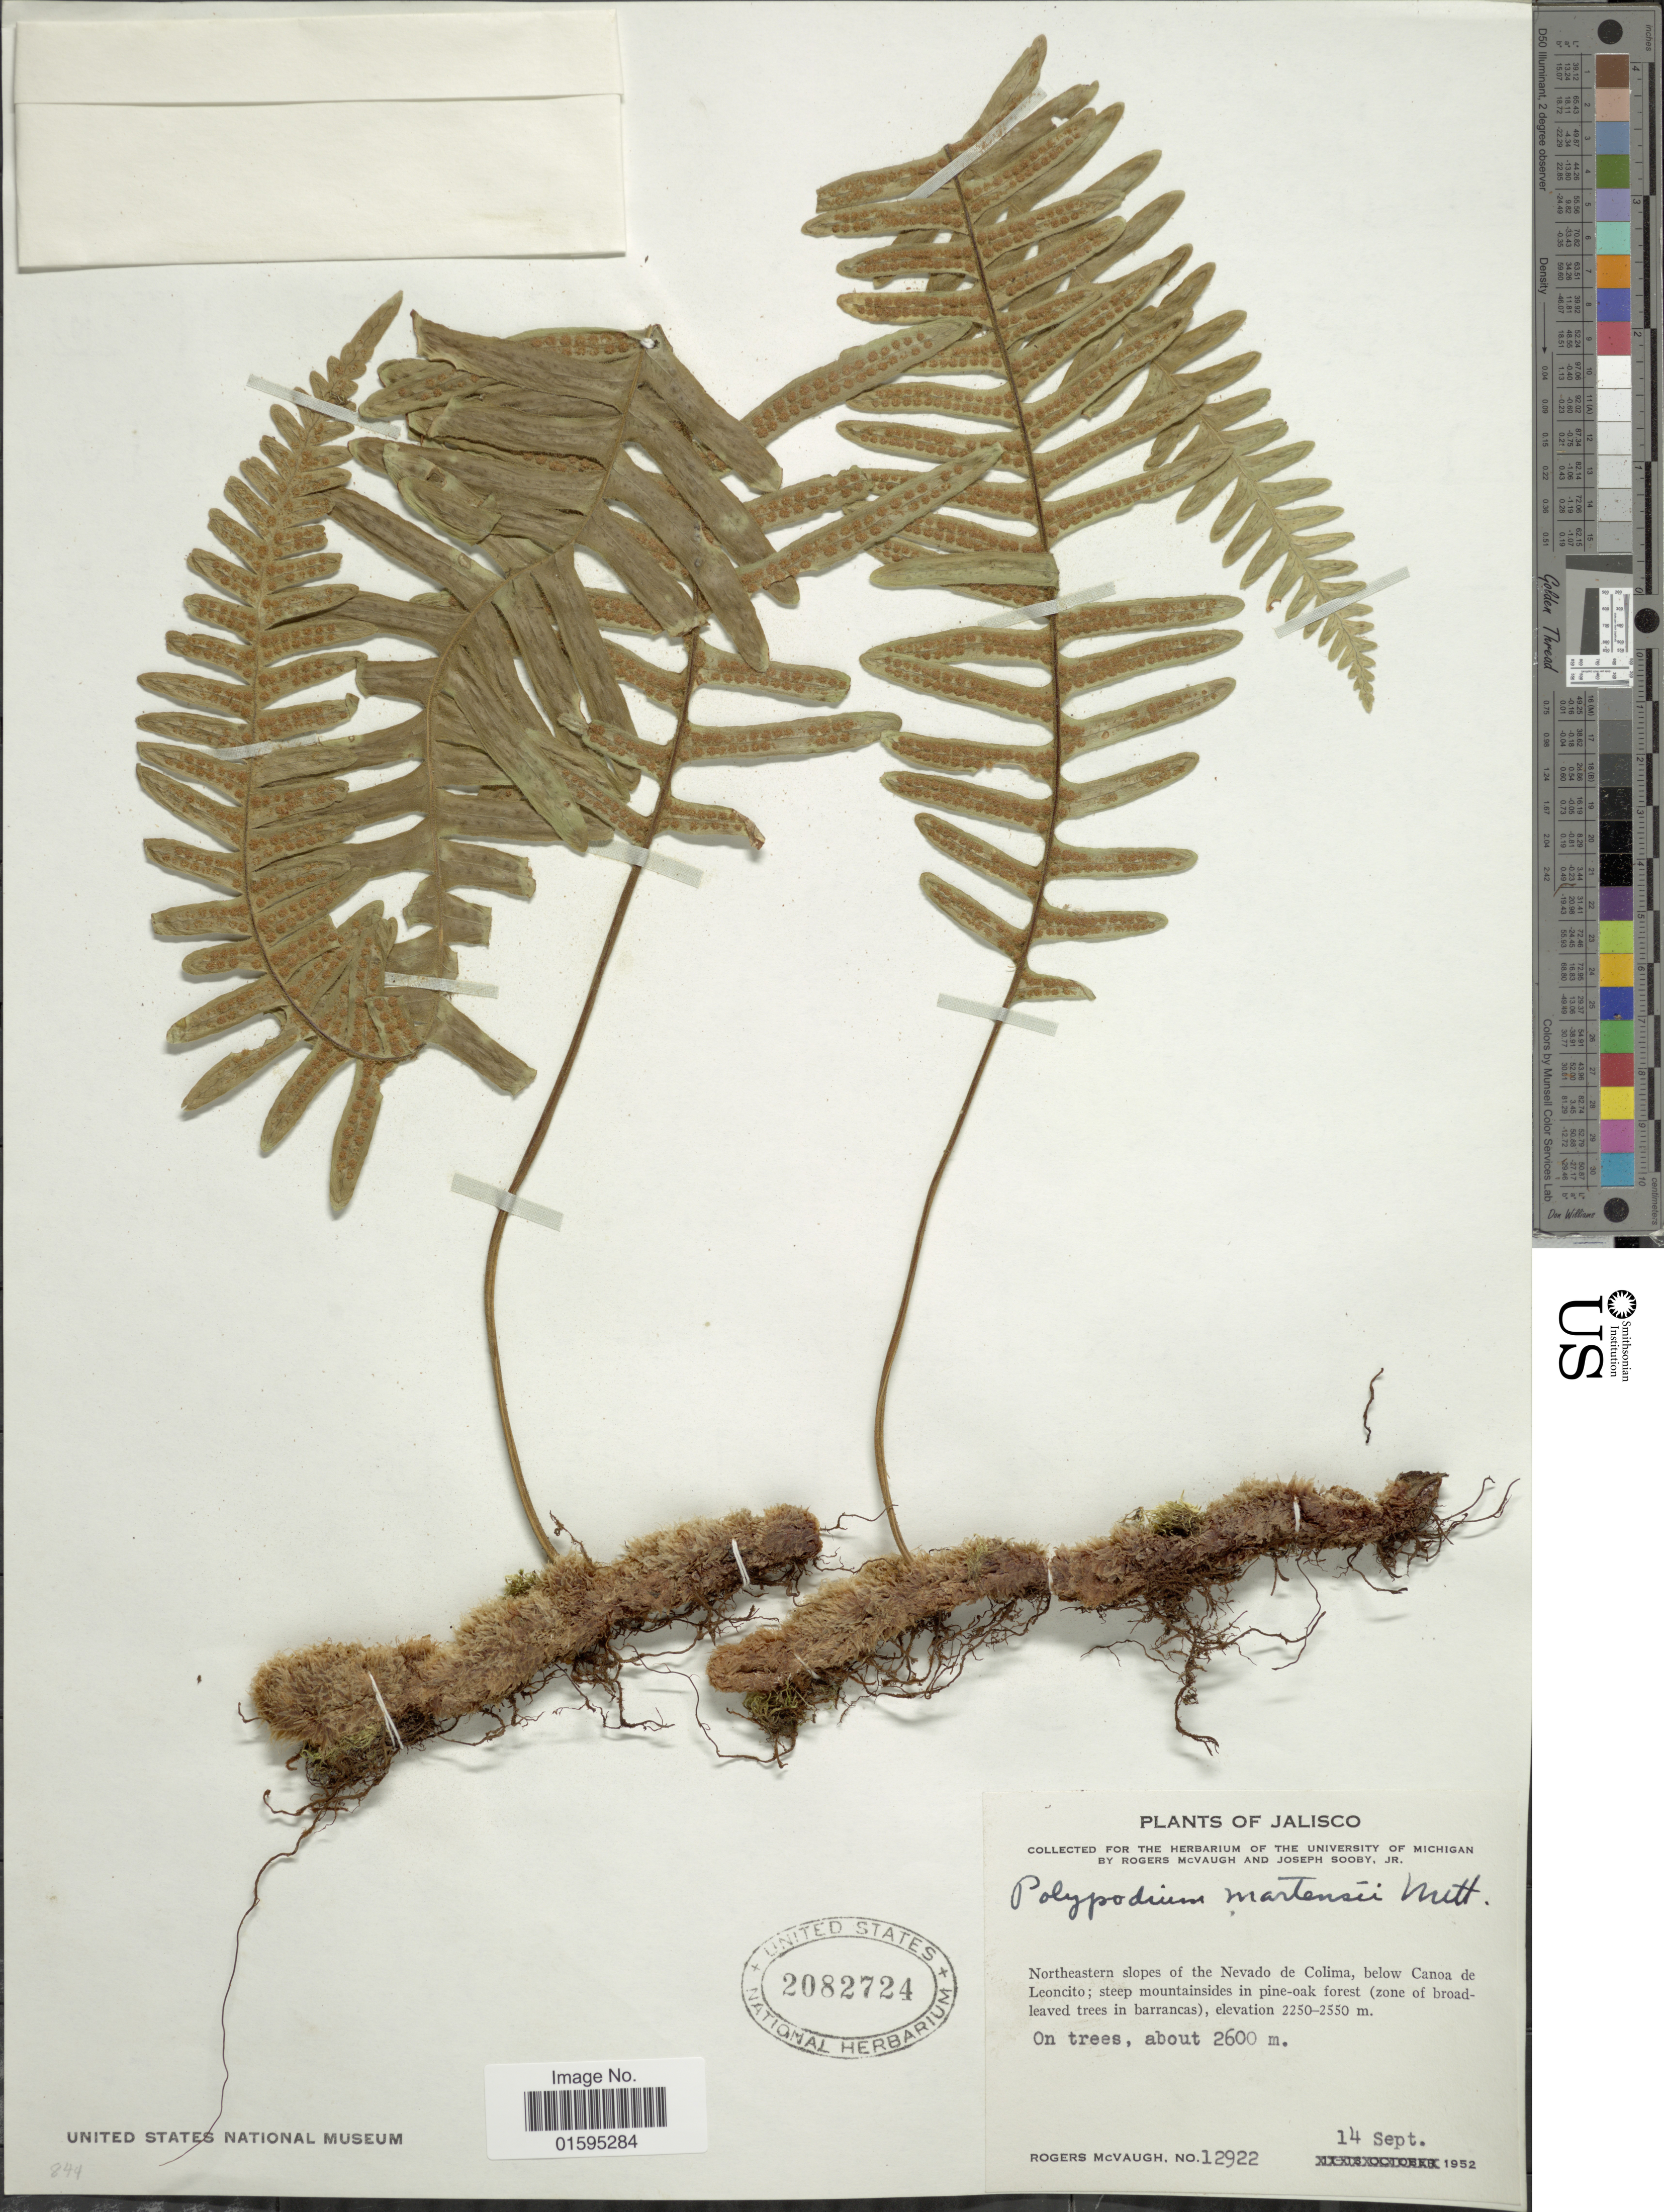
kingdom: Plantae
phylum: Tracheophyta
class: Polypodiopsida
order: Polypodiales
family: Polypodiaceae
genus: Polypodium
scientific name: Polypodium martensii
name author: Mett.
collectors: R. McVaugh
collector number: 12922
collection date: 1952-09-14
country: Mexico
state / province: Jalisco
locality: Northeastern slopes of the Nevado de Colima, below Canoa de Leoncito; steep mountainside in pine-oak forest (zone of broad-leaved trees in barrancas)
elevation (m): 2250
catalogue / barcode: US 2082724